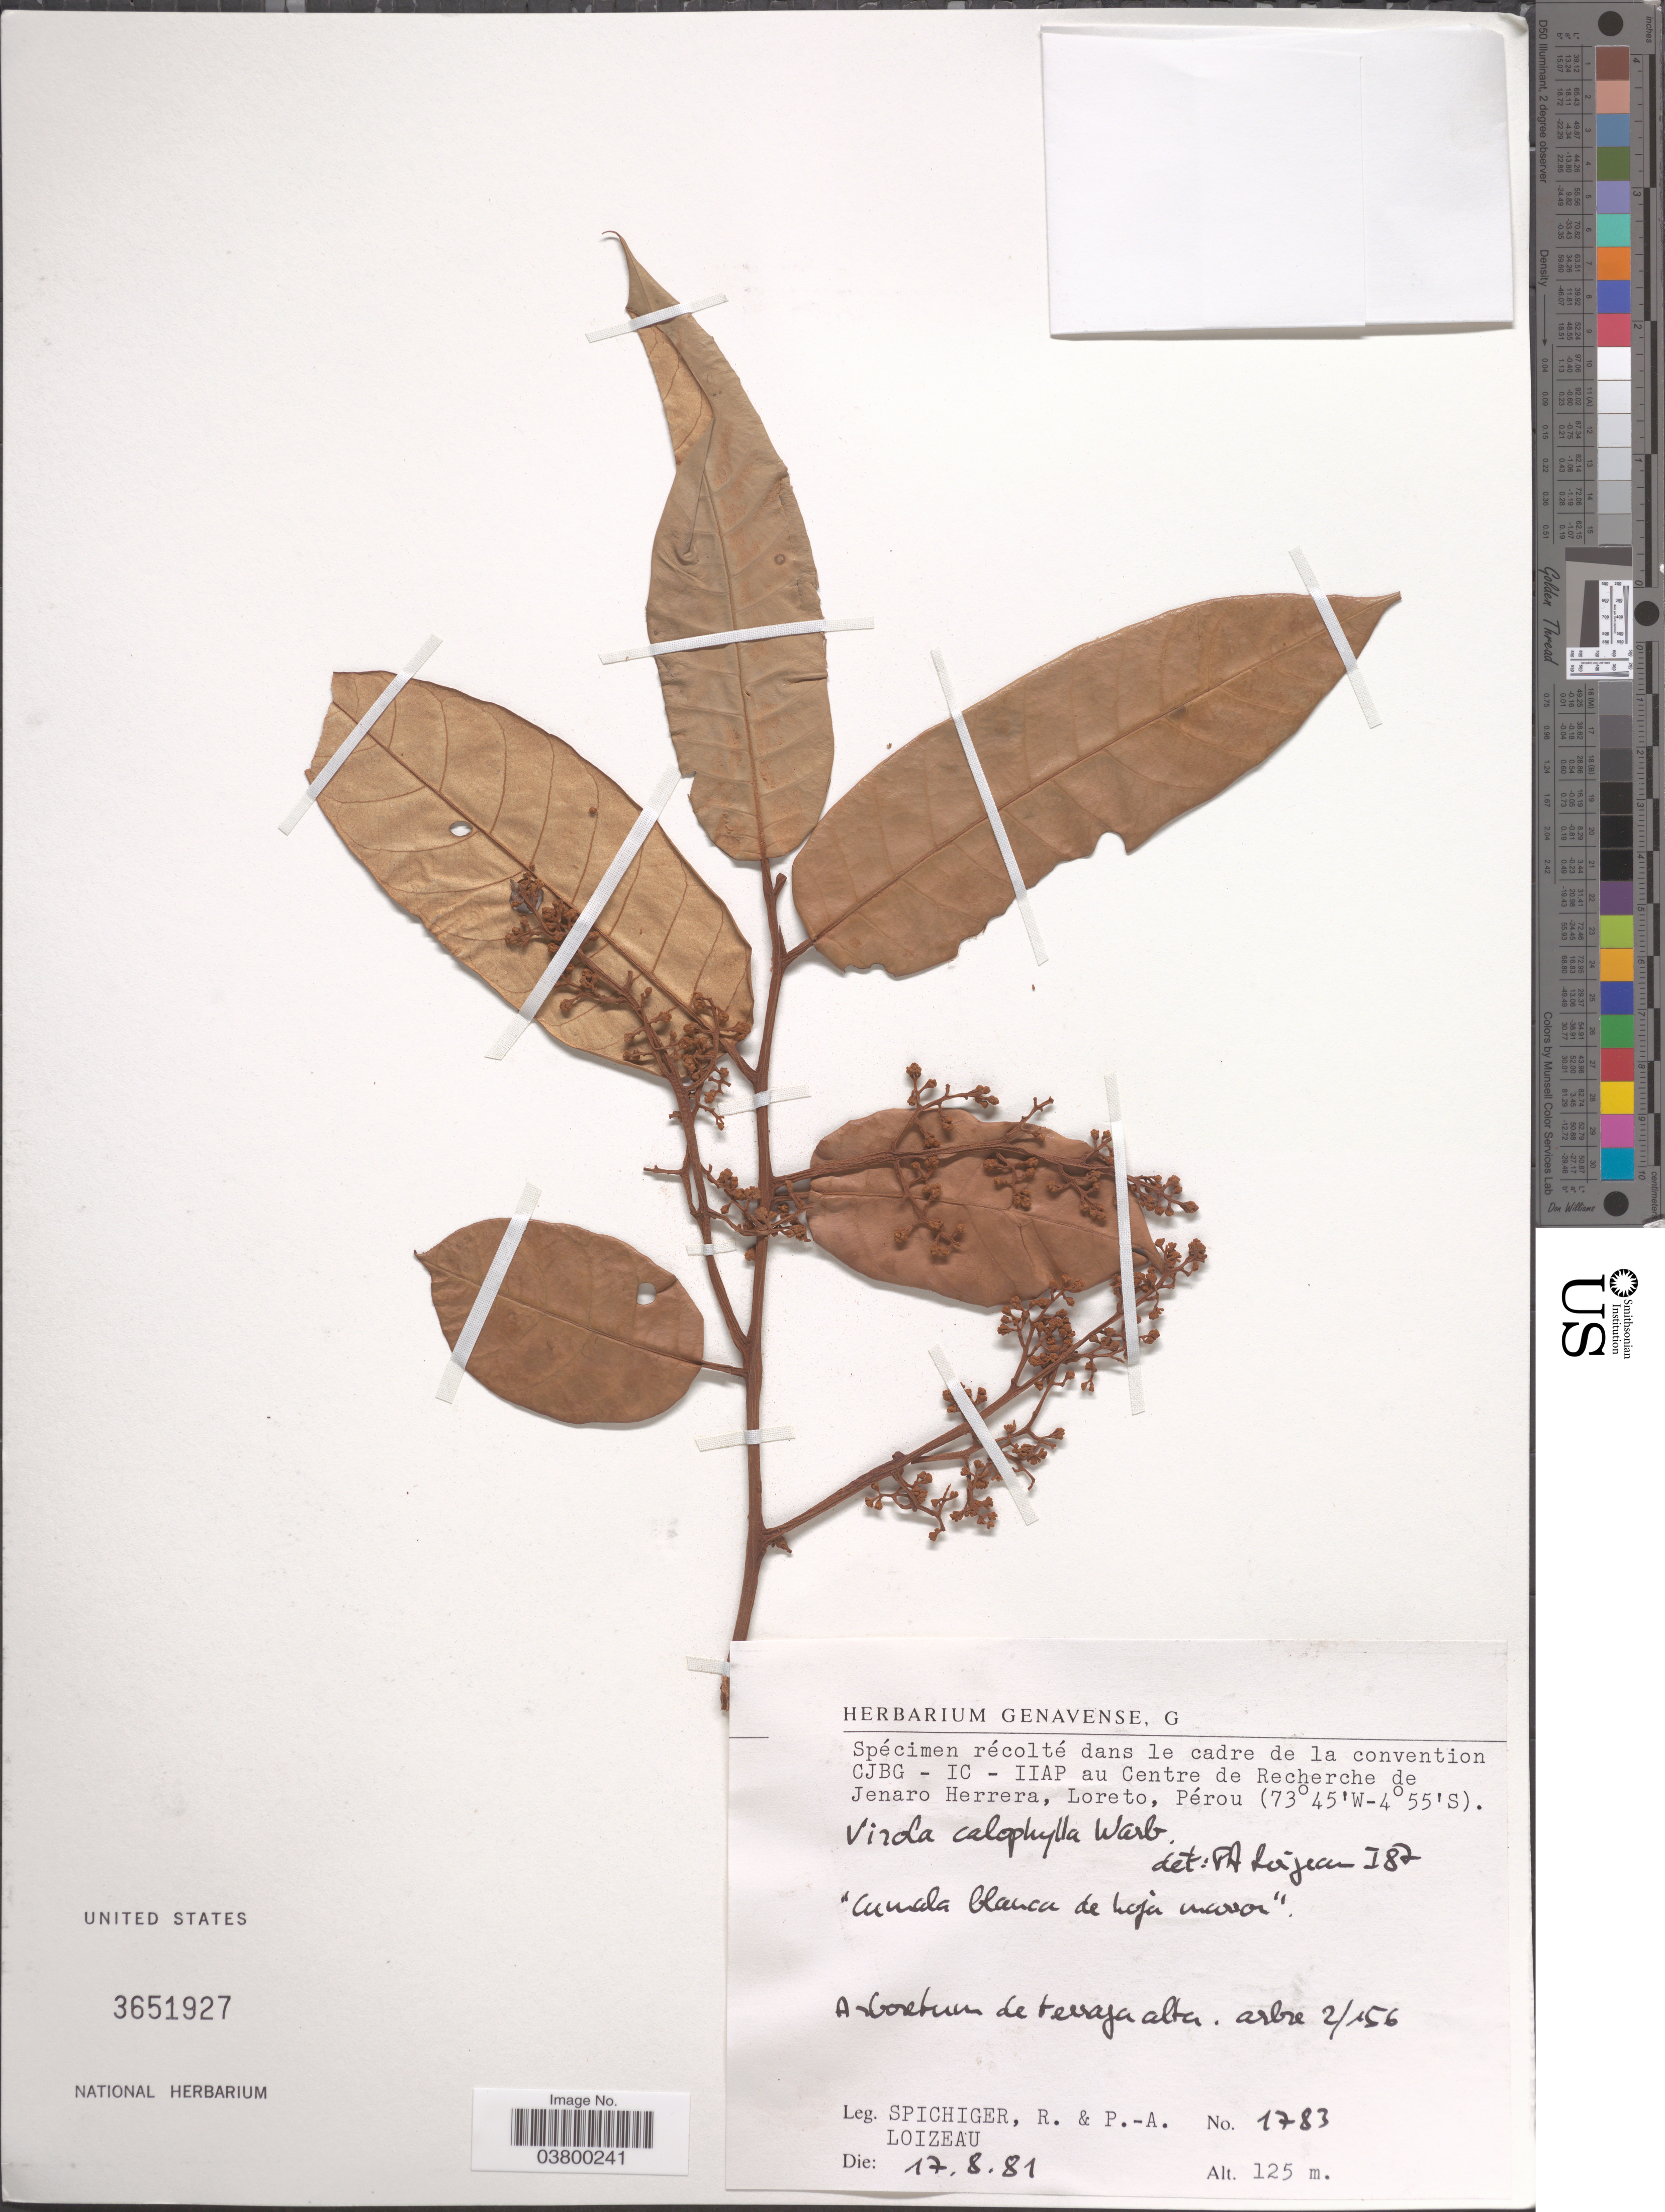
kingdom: Plantae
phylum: Tracheophyta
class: Magnoliopsida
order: Magnoliales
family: Myristicaceae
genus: Virola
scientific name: Virola calophylla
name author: (Spruce) Warb.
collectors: R. Spichiger & P. Loizeau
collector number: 1783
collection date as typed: Transcribed d/m/y: 17/8/81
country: Peru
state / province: Loreto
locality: Centre de Recherche de Jenaro Herrera, Pérou. Arboretum de terraza alta. Arbre 2/156.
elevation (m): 125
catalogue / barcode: US 3651927